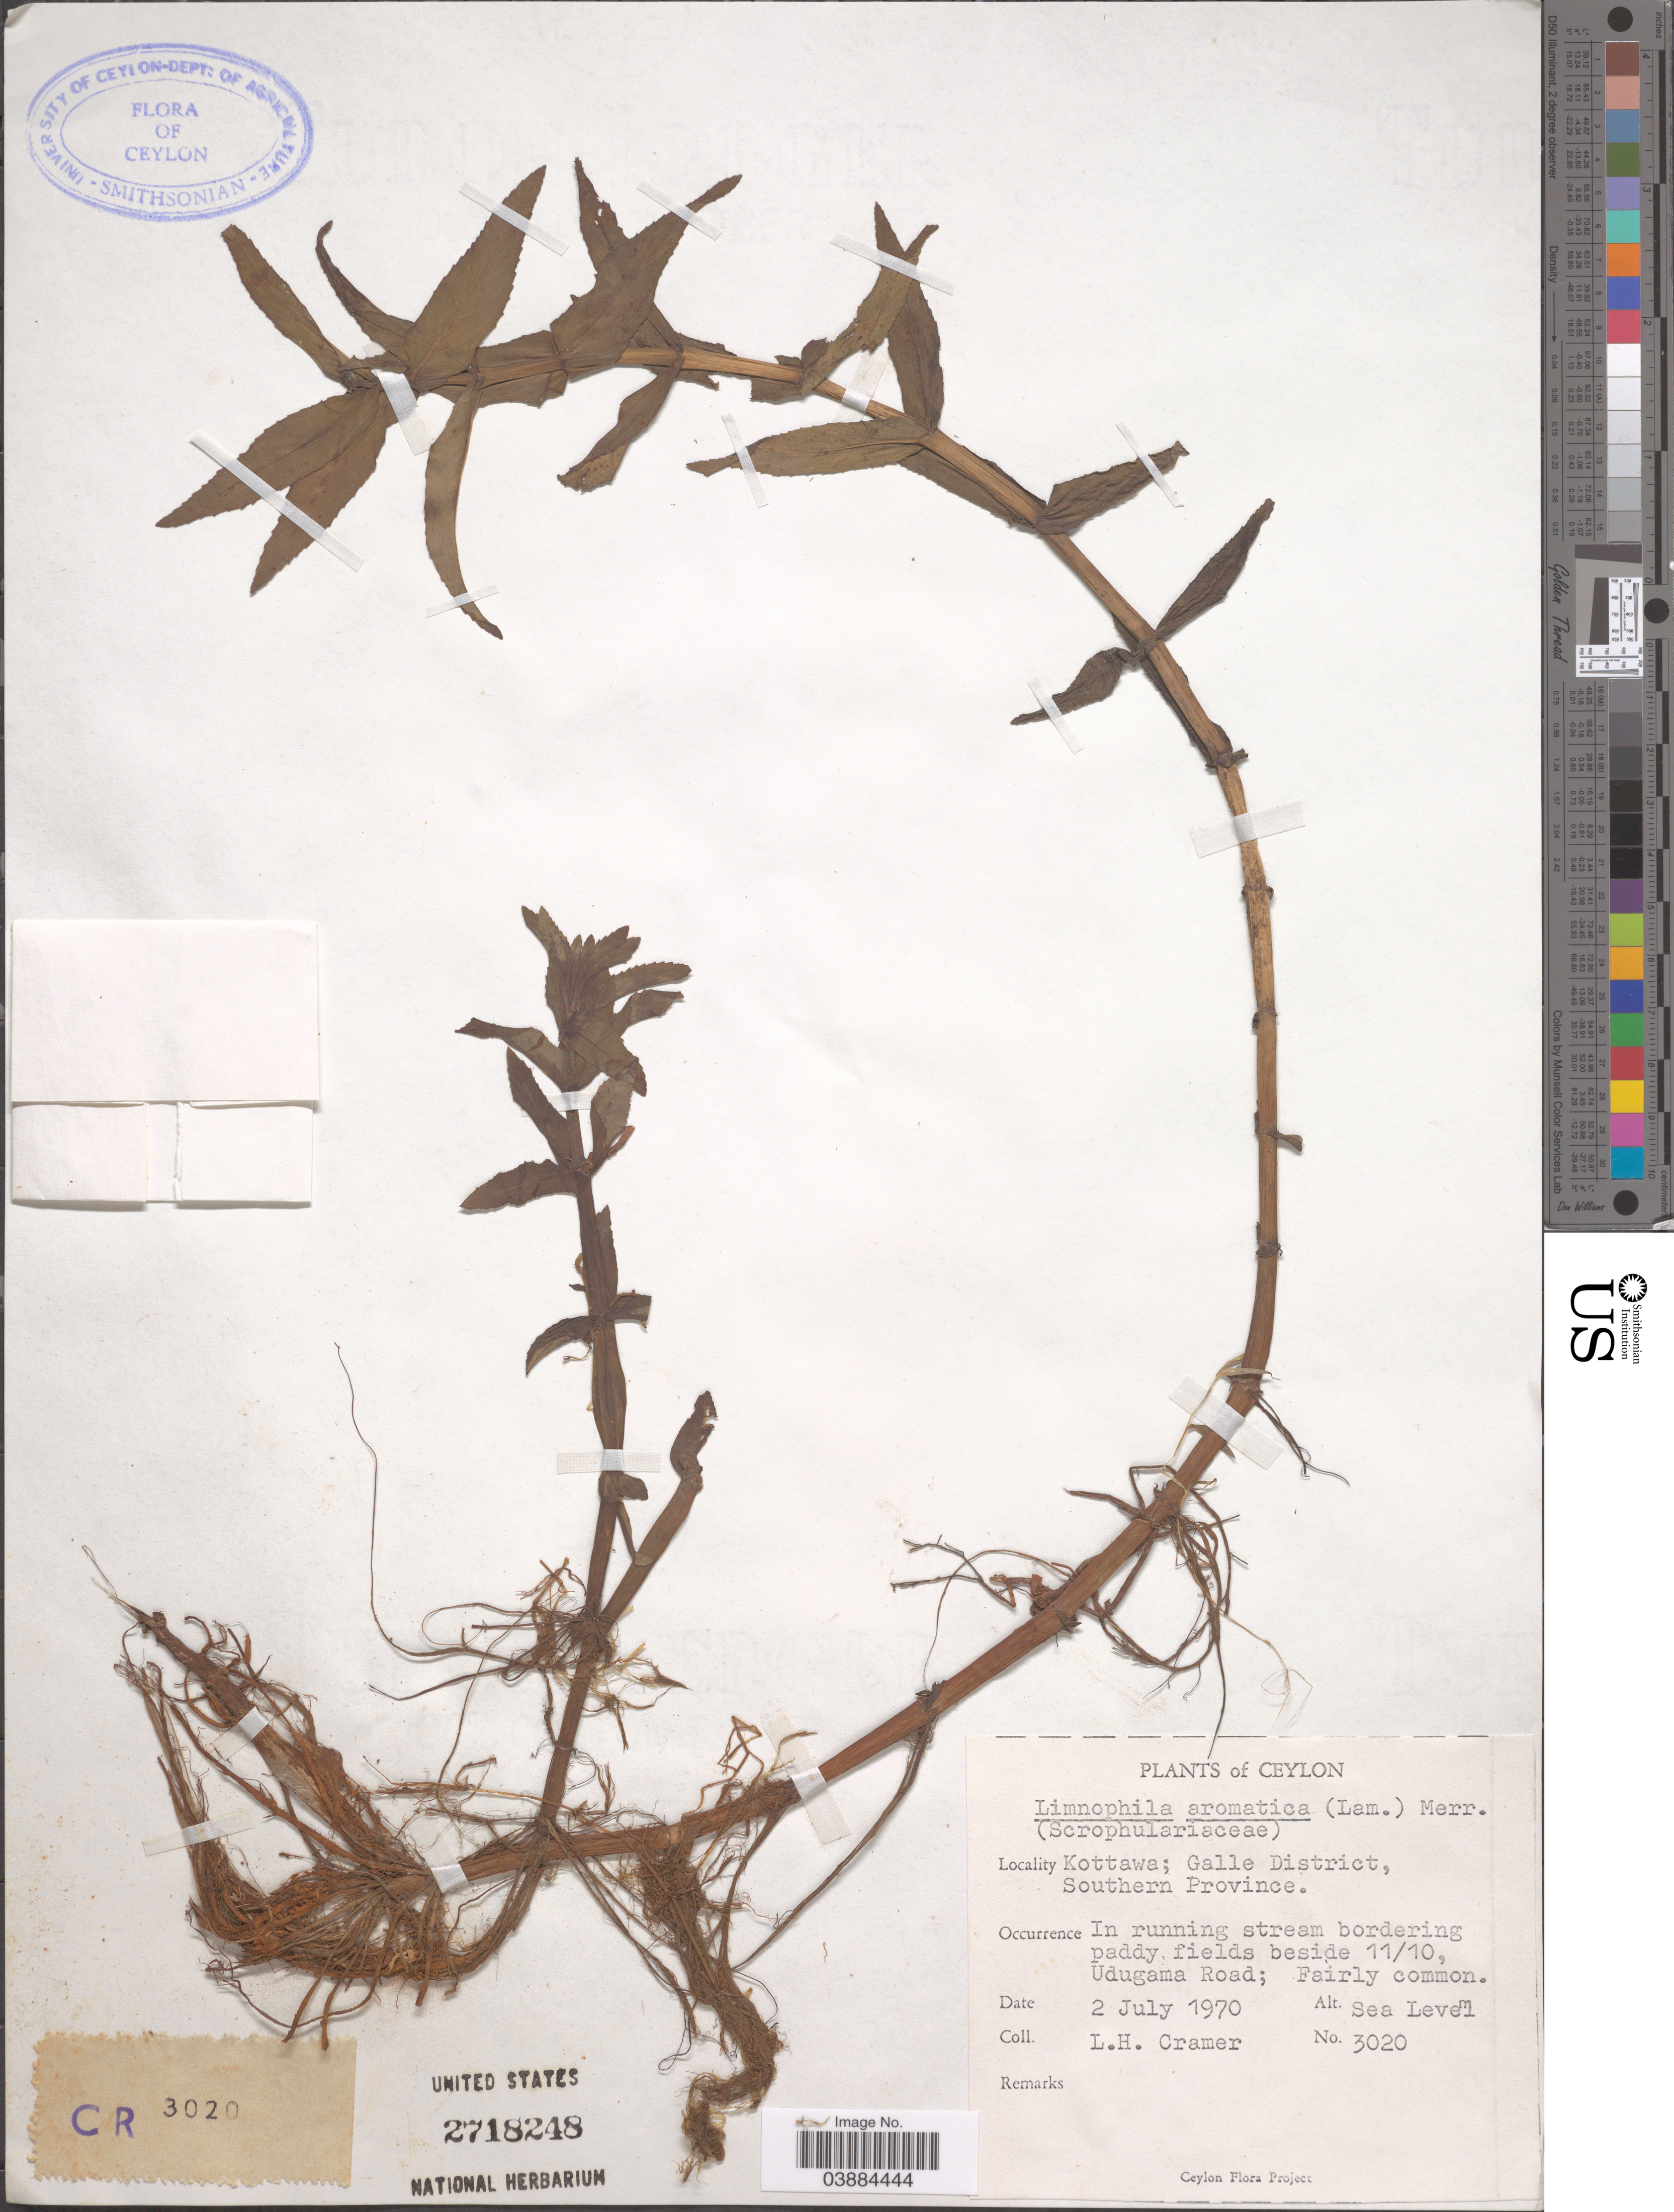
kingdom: Plantae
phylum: Tracheophyta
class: Magnoliopsida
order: Lamiales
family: Plantaginaceae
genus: Limnophila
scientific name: Limnophila aromatica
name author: (Lam.) Merr.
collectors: L. H. Cramer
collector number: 3020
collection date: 1970-07-02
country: Sri Lanka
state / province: Southern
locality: Ceylon. Kottawa; Galle District. In running stream bordering paddy fields beside 11/10, Udugama Road.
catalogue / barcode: US 2718248